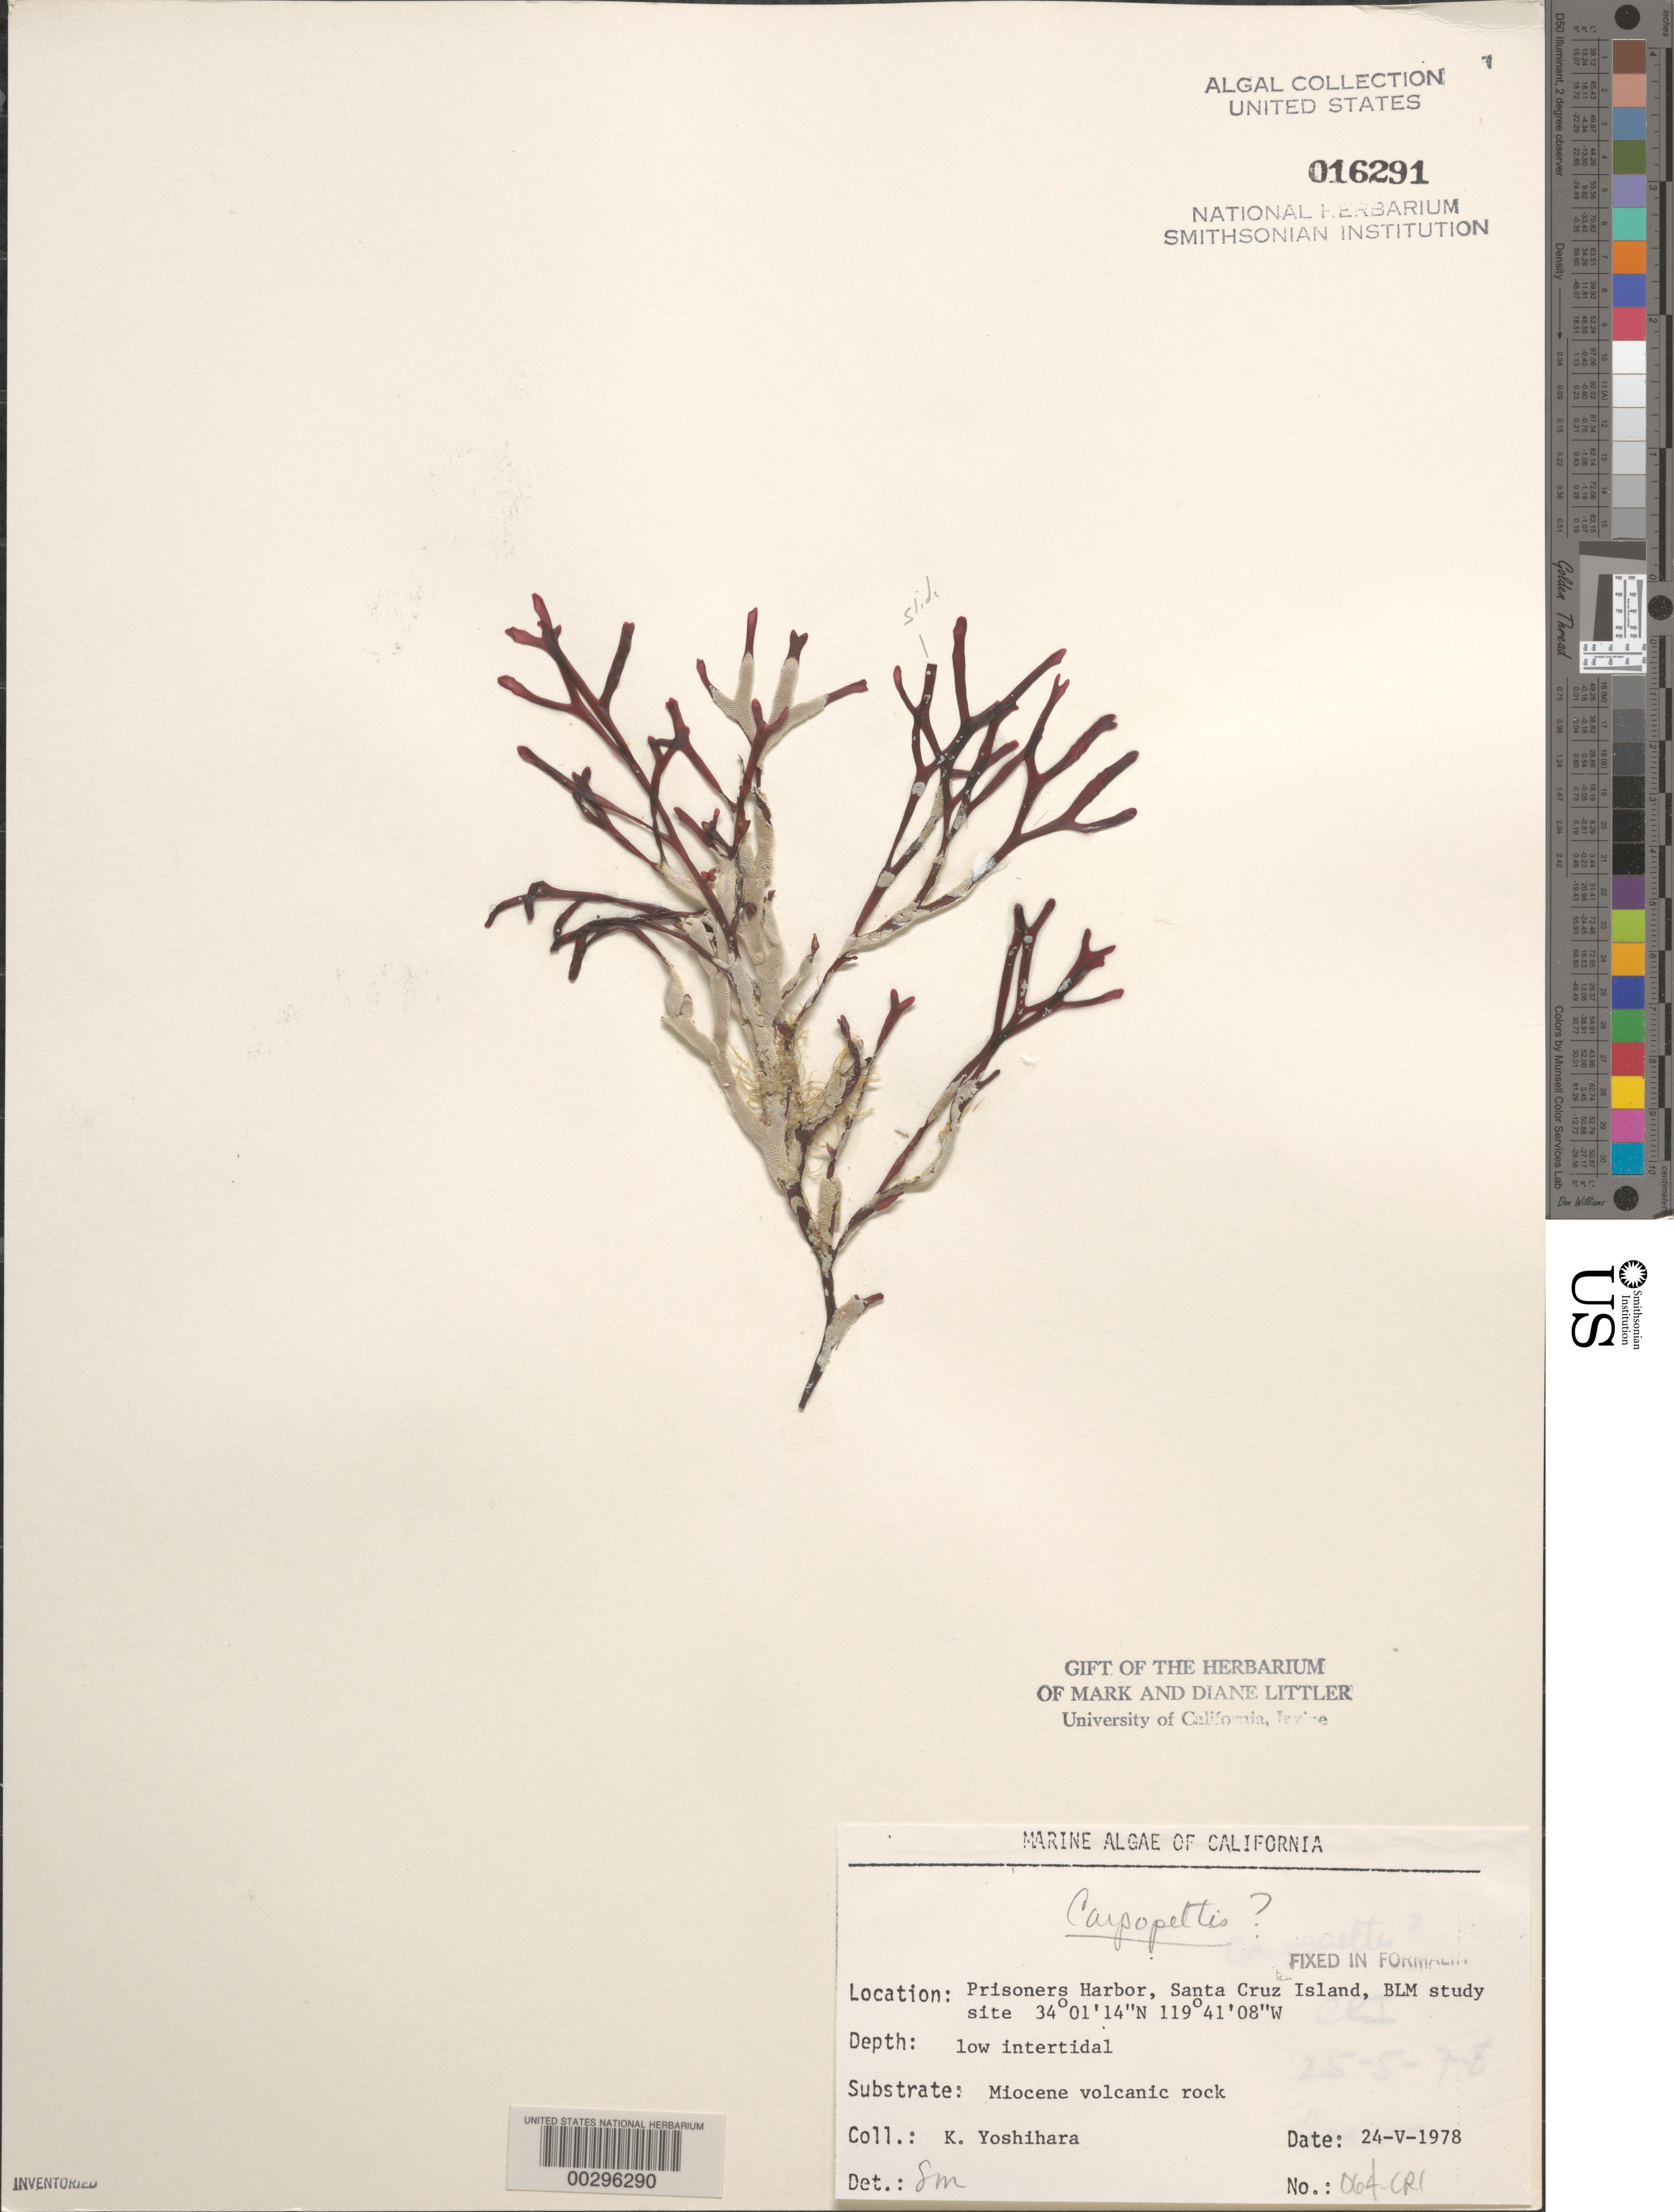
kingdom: Plantae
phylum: Rhodophyta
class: Florideophyceae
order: Halymeniales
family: Halymeniaceae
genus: Carpopeltis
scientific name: Carpopeltis sp.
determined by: Murray, S. N.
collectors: K. Yoshihara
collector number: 064-cri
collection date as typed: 24 May 1978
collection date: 1978-05-24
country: United States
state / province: California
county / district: Santa Barbara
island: Santa Cruz Island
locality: Prisoners Harbor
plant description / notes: BLM-SOCALBIGHT Rocky Intertidal Survey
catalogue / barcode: US 16291